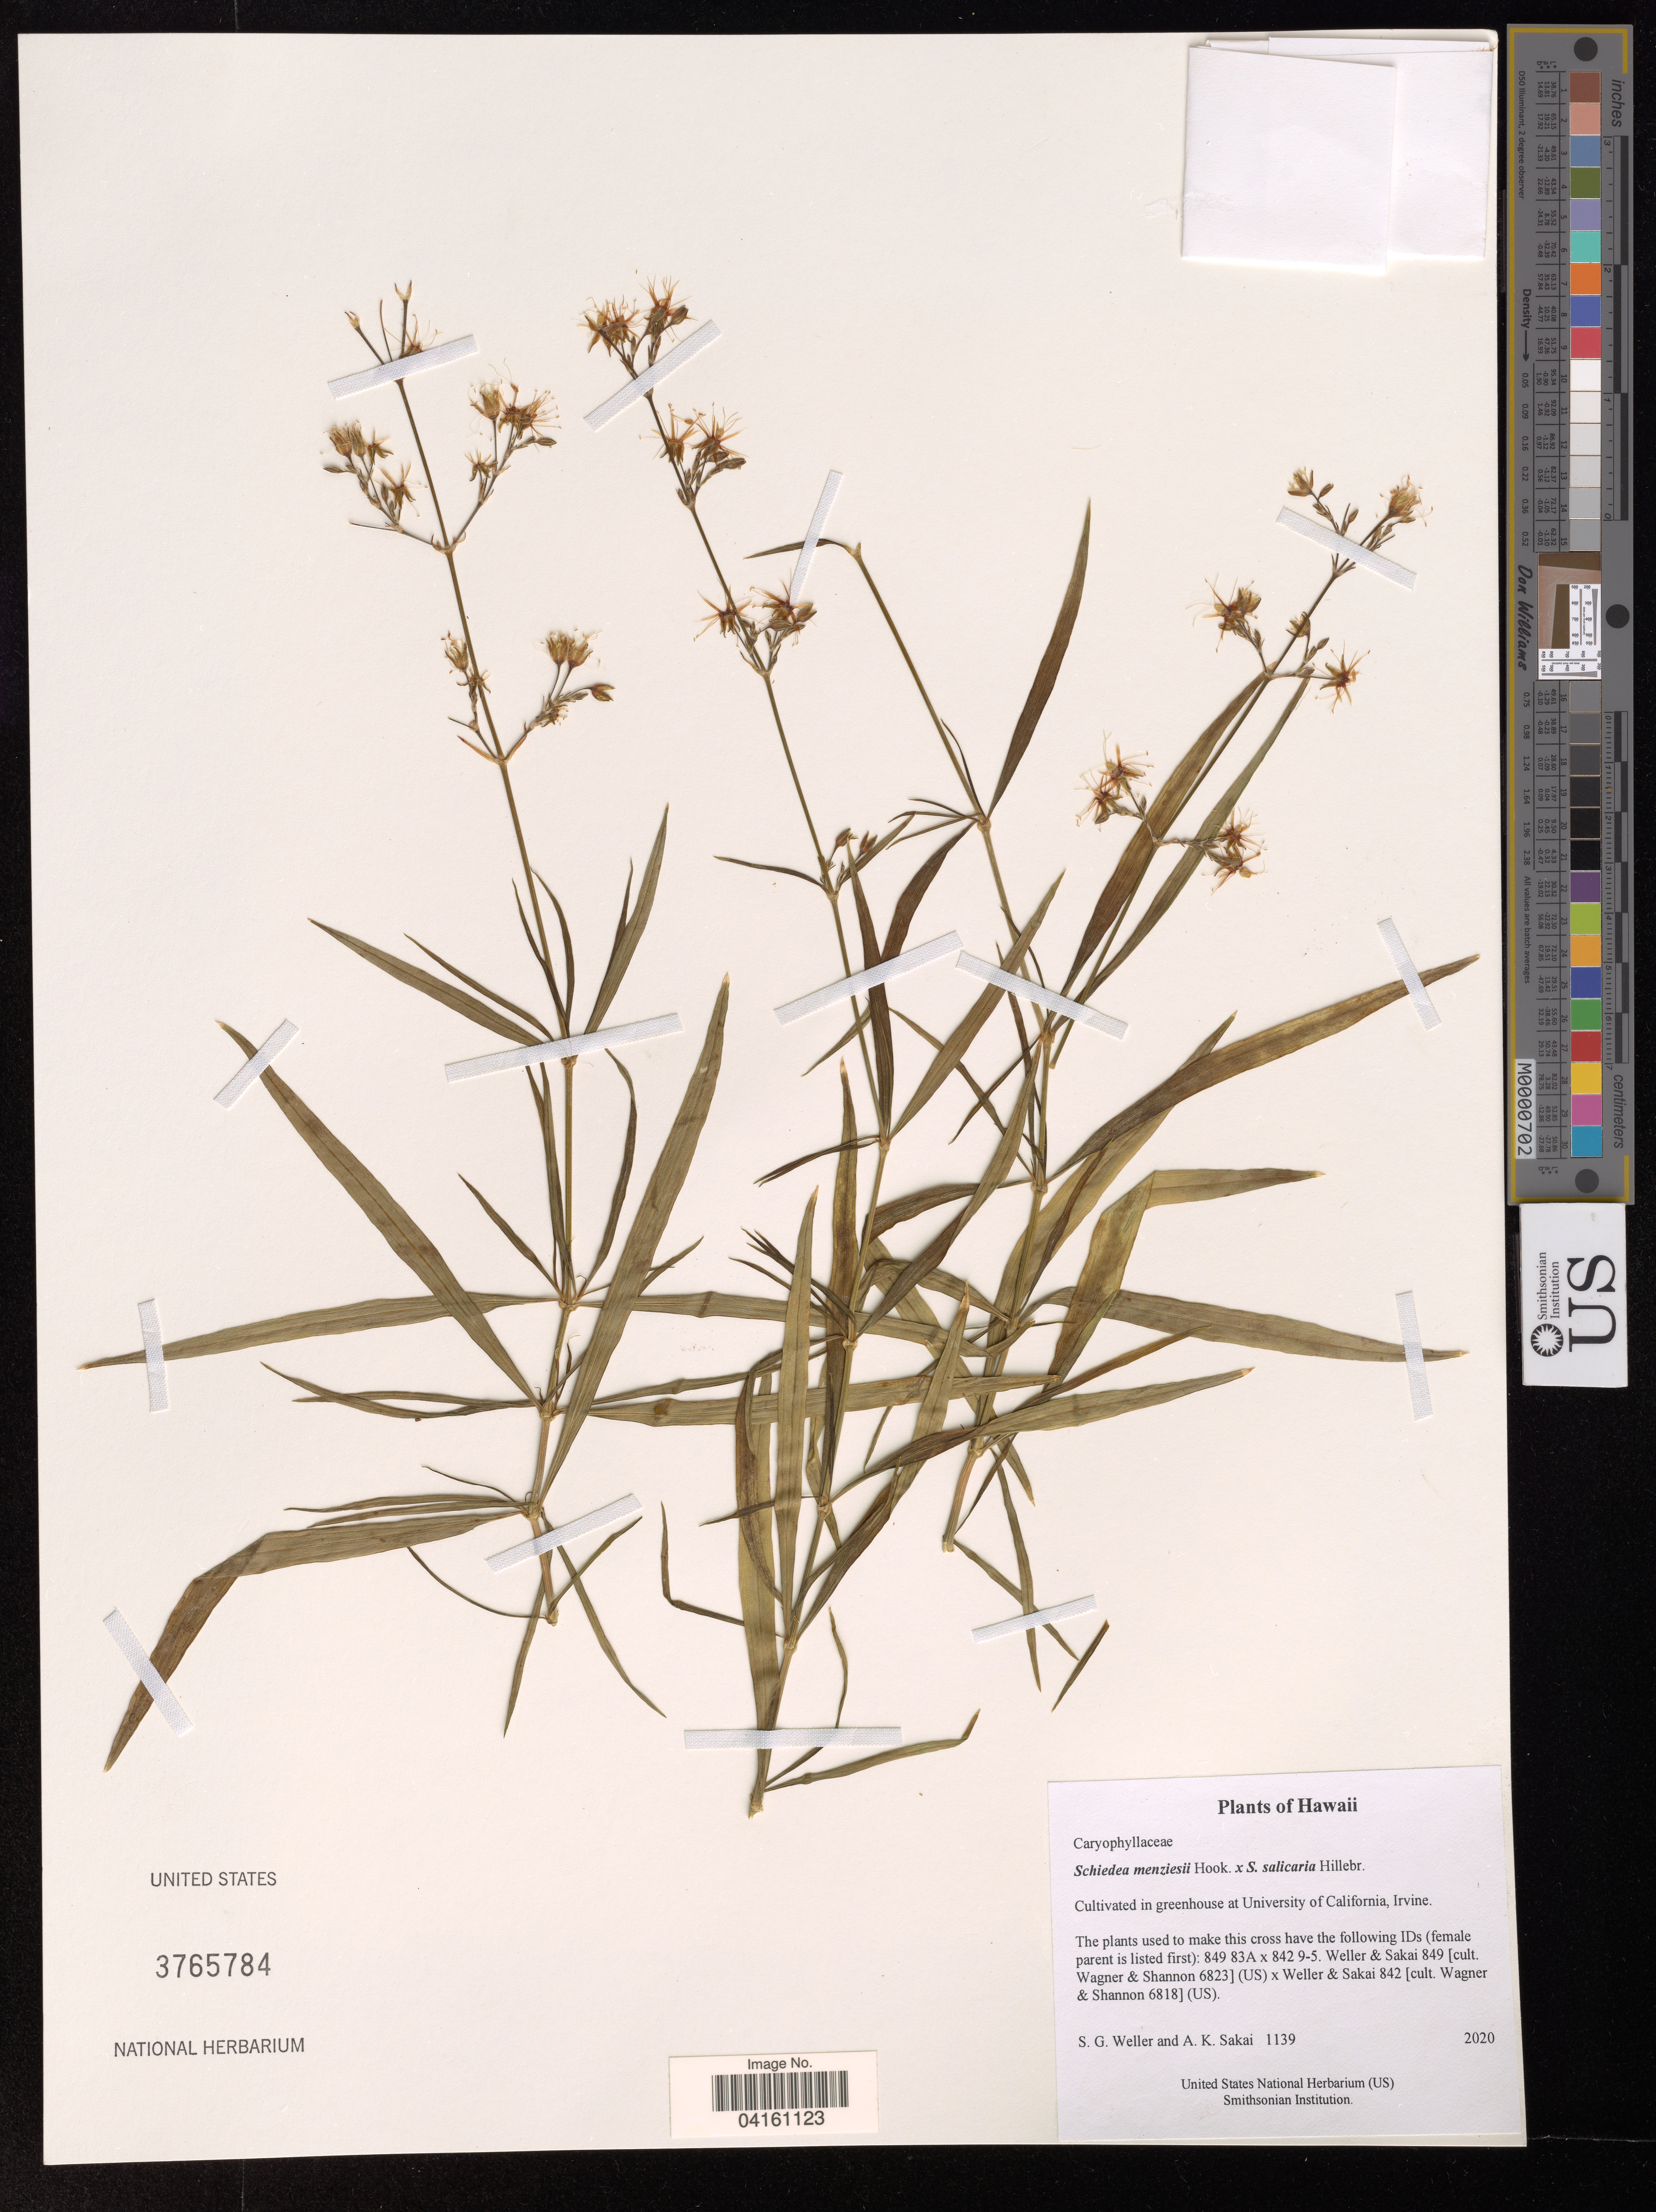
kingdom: Plantae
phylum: Tracheophyta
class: Magnoliopsida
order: Caryophyllales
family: Caryophyllaceae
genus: Schiedea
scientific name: Schiedea menziesii x S. salicaria Hillebr.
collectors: S. G. Weller & A. Sakai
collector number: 1139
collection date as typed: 2020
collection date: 2020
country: United States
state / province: California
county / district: Orange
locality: Cultivated in greenhouse at University of California, Irvine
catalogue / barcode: US 3765784